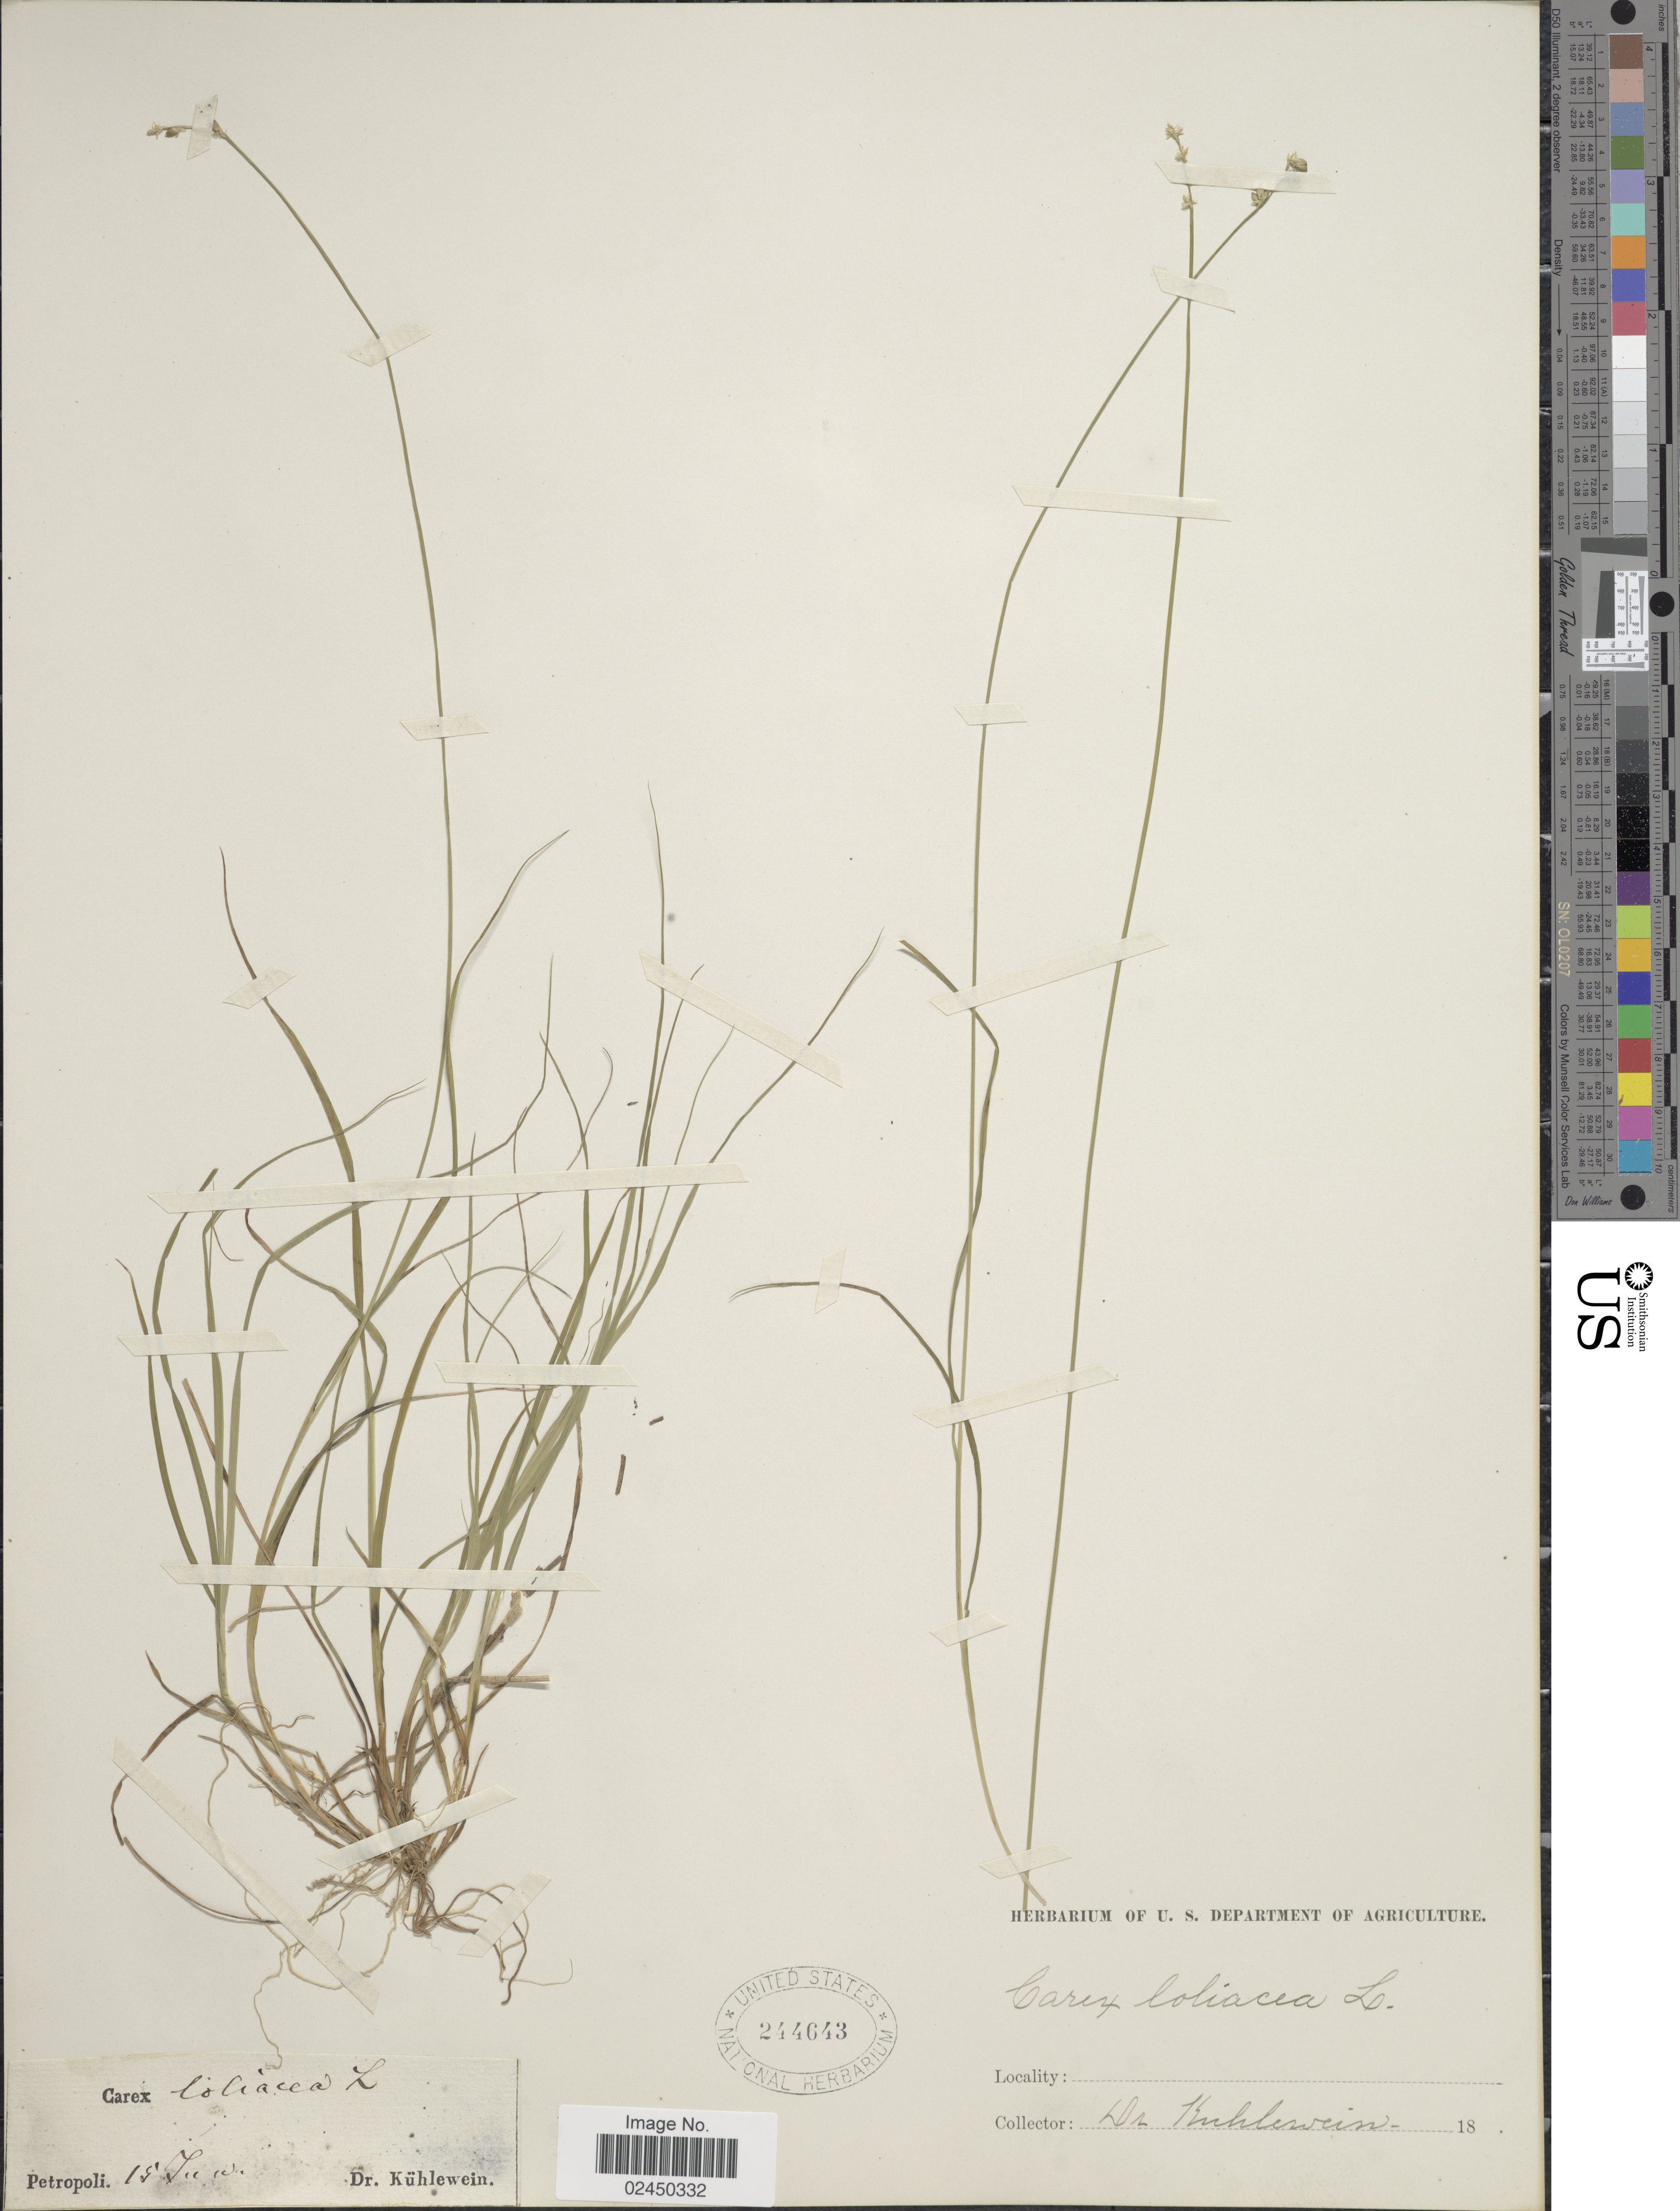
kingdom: Plantae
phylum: Tracheophyta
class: Liliopsida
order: Poales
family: Cyperaceae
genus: Carex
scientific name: Carex loliacea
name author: L.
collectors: Kühlewein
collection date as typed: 18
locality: Petropoli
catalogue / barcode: US 244643